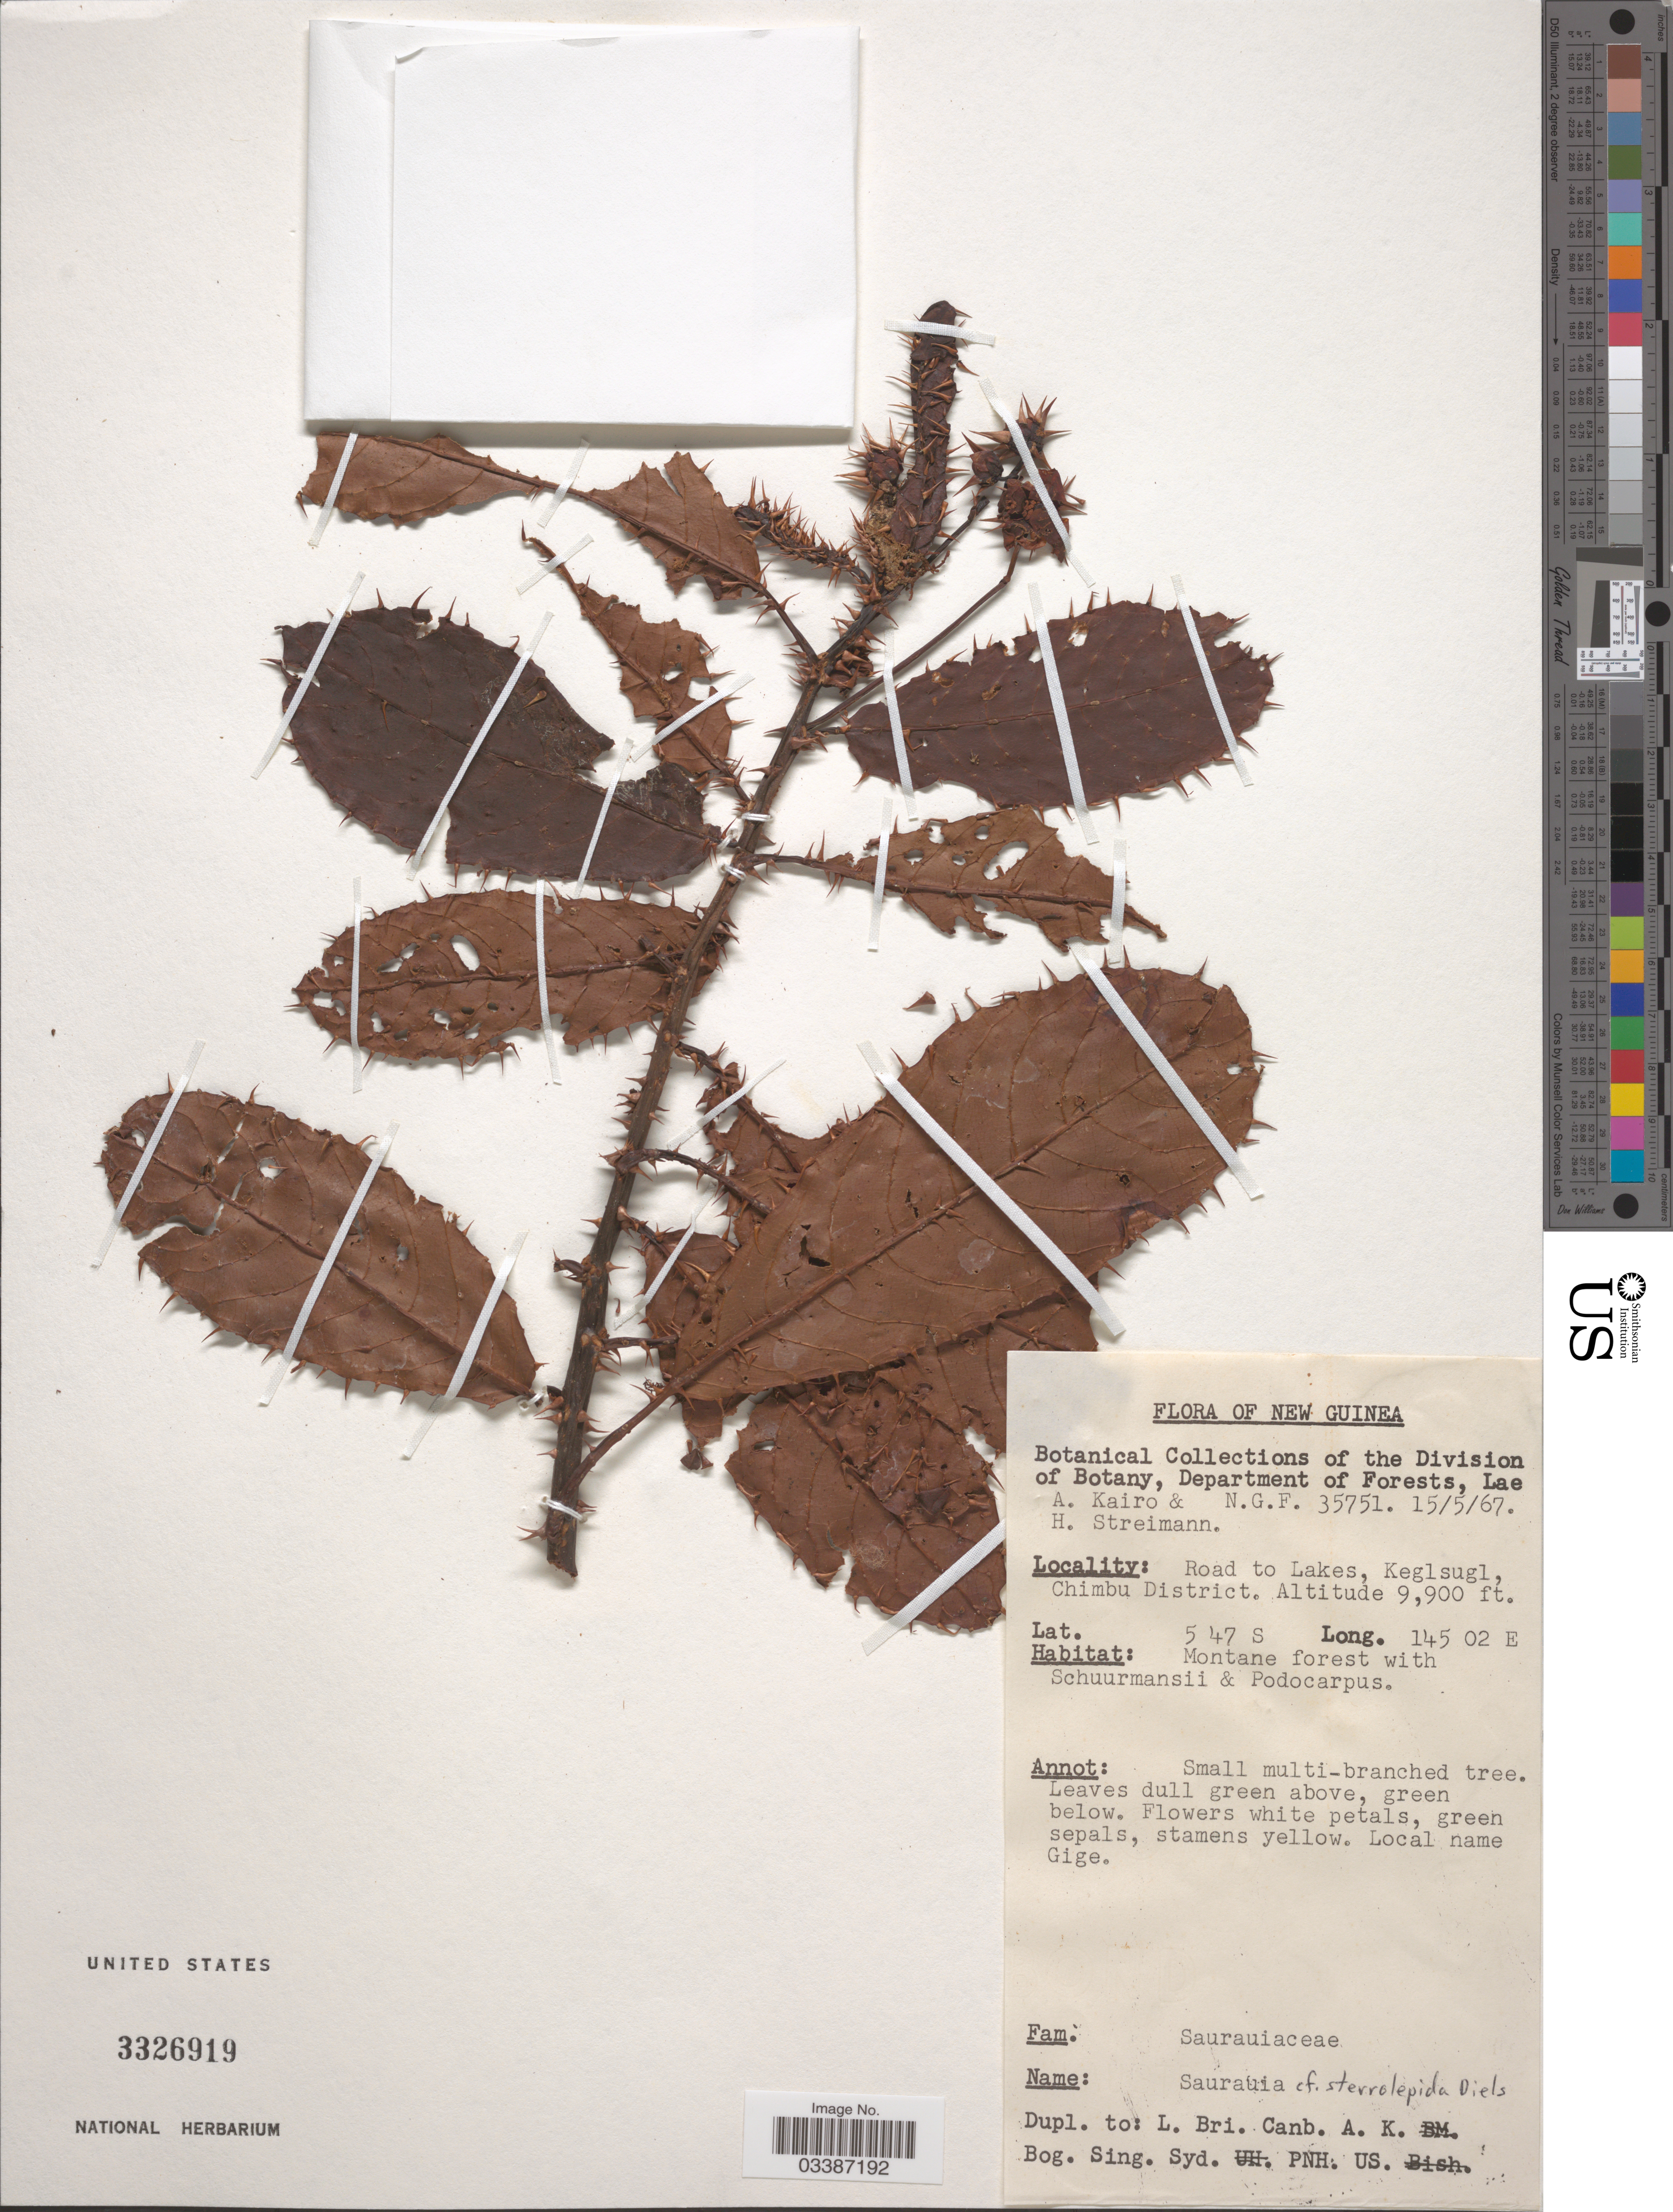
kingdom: Plantae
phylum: Tracheophyta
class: Magnoliopsida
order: Ericales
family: Actinidiaceae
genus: Saurauia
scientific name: Saurauia sterrolepida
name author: Diels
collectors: A. Kairo & H. Streimann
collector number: NGF 35751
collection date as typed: Transcribed d/m/y: 15/5/67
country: Papua New Guinea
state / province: Chimbu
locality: New Guinea. Road to Lakes, Keglsugl, Chimbu District.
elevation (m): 3018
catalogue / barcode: US 3326919